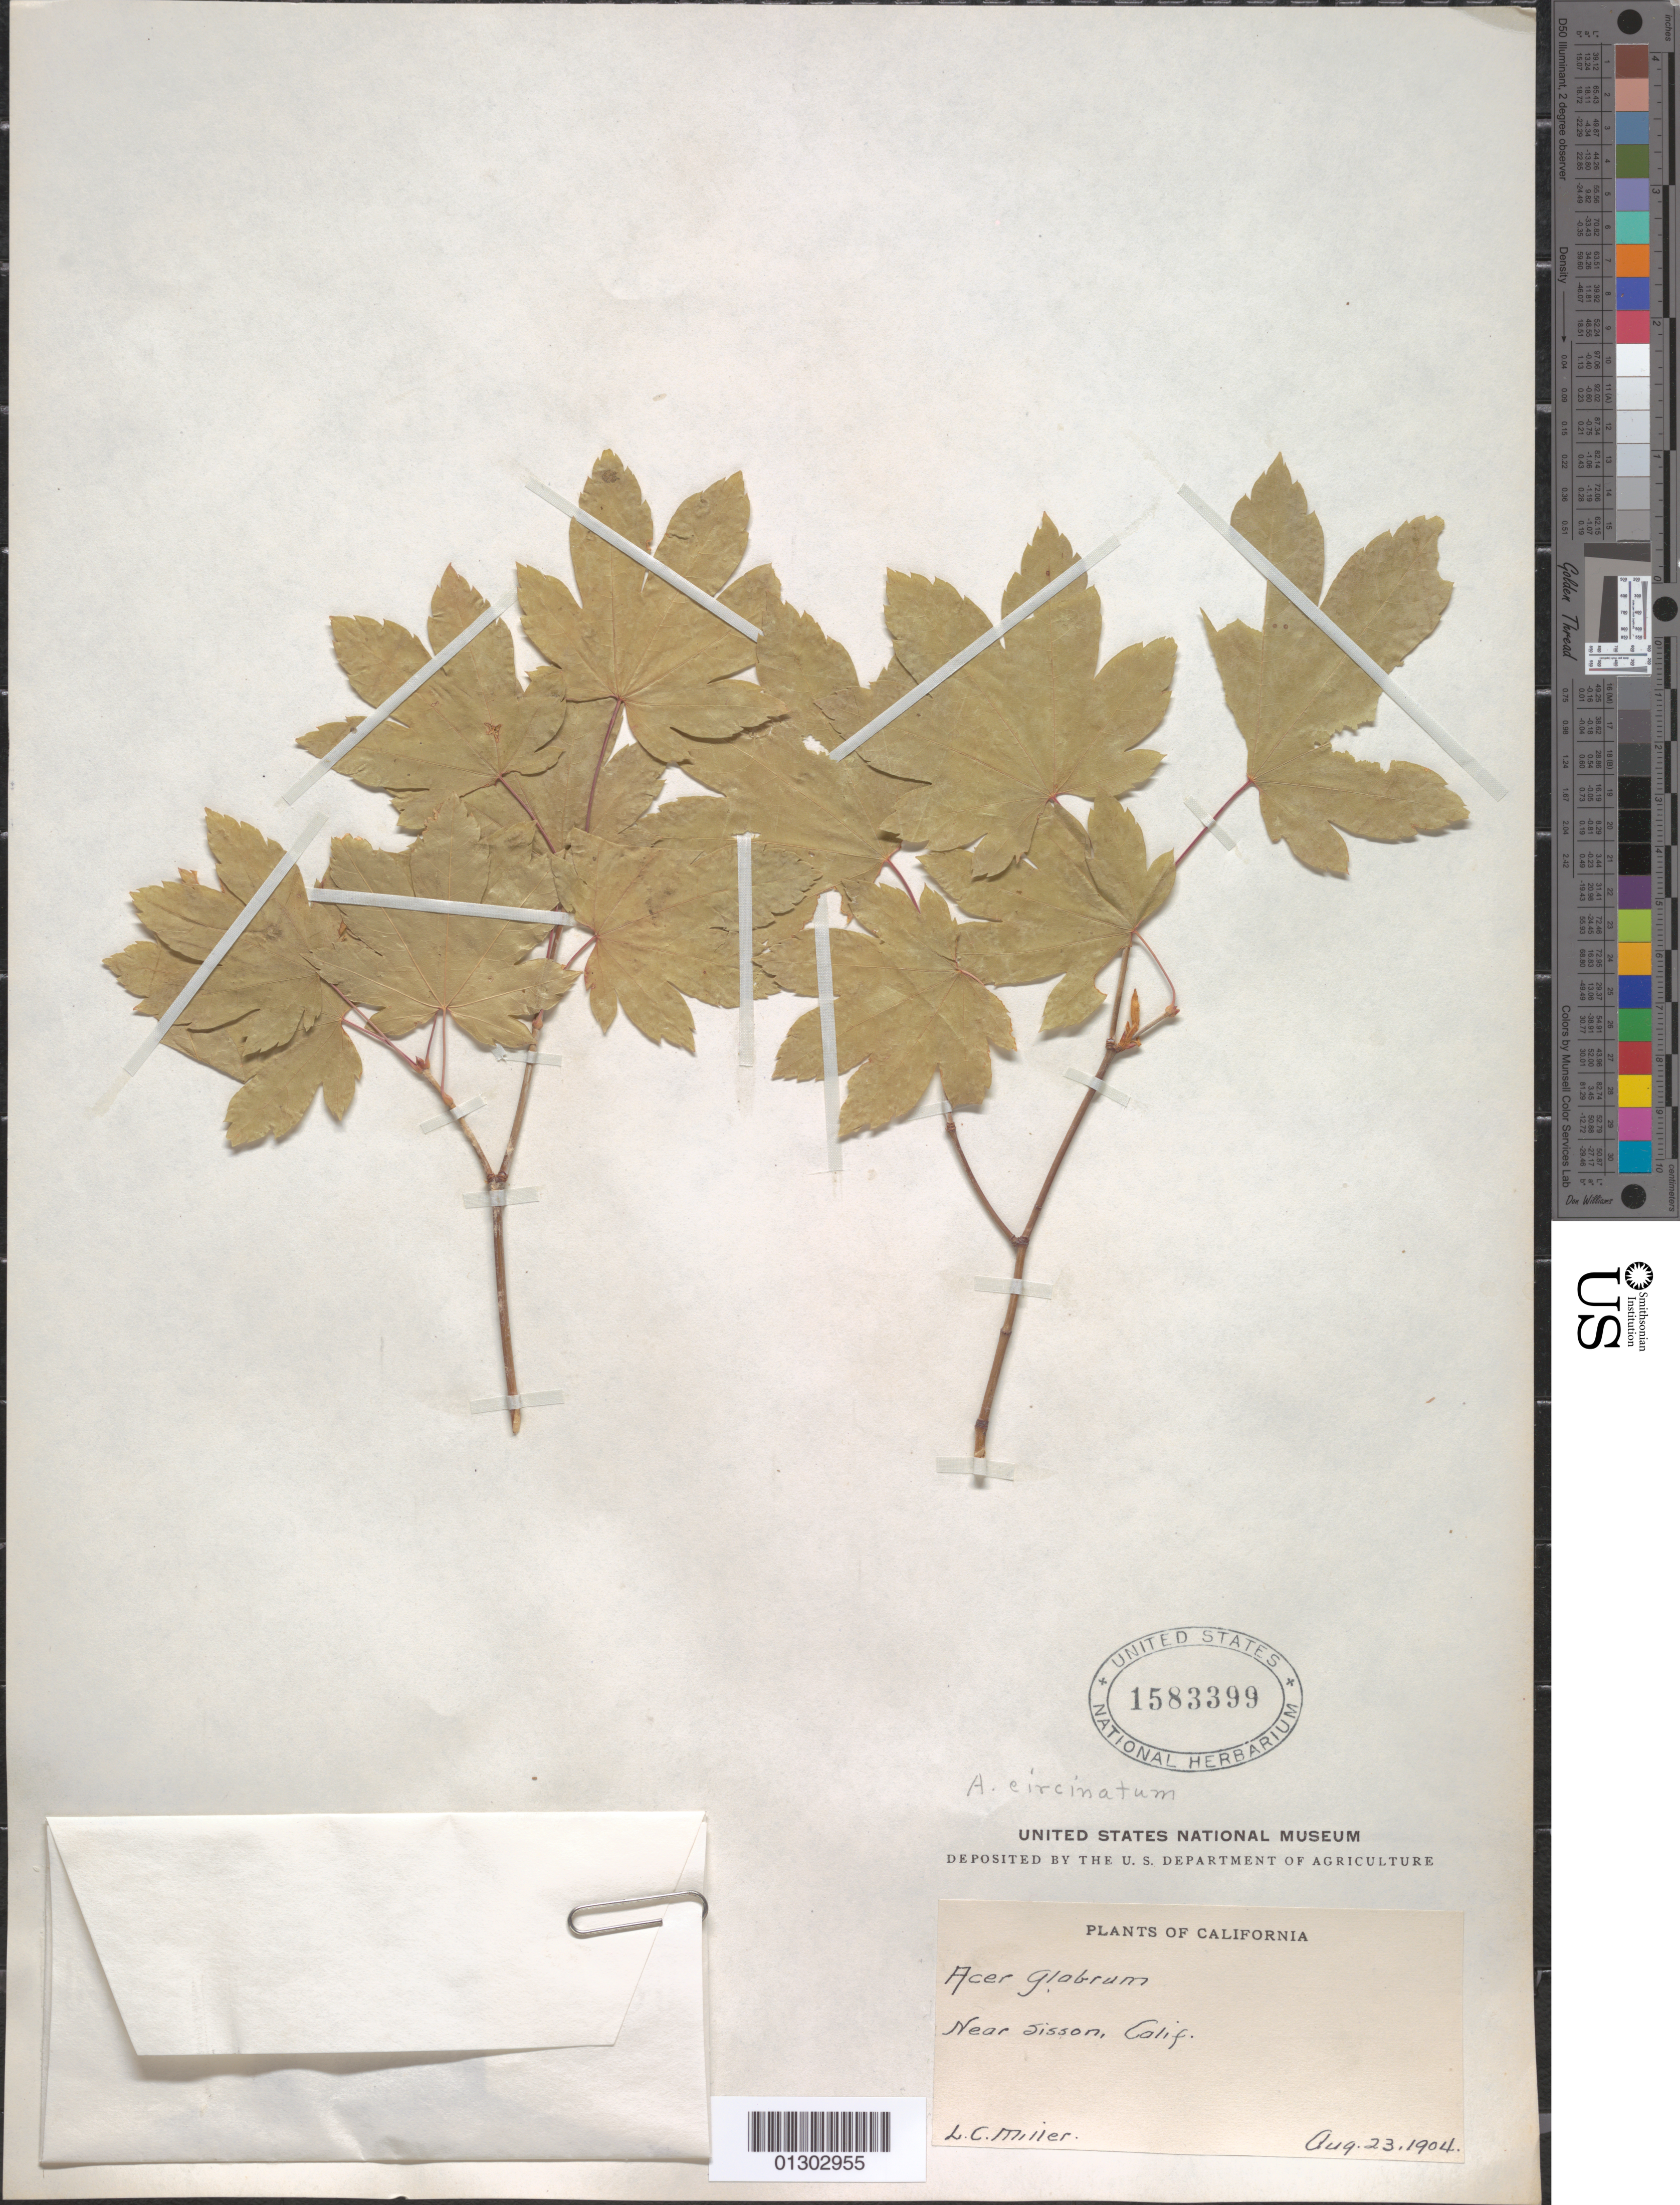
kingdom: Plantae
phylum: Tracheophyta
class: Magnoliopsida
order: Sapindales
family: Sapindaceae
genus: Acer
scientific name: Acer circinatum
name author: Pursh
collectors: L. Miller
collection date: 1904-08-23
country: United States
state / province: California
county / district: Siskiyou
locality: Sisson [Mt. Shasta], near.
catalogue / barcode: US 1583399